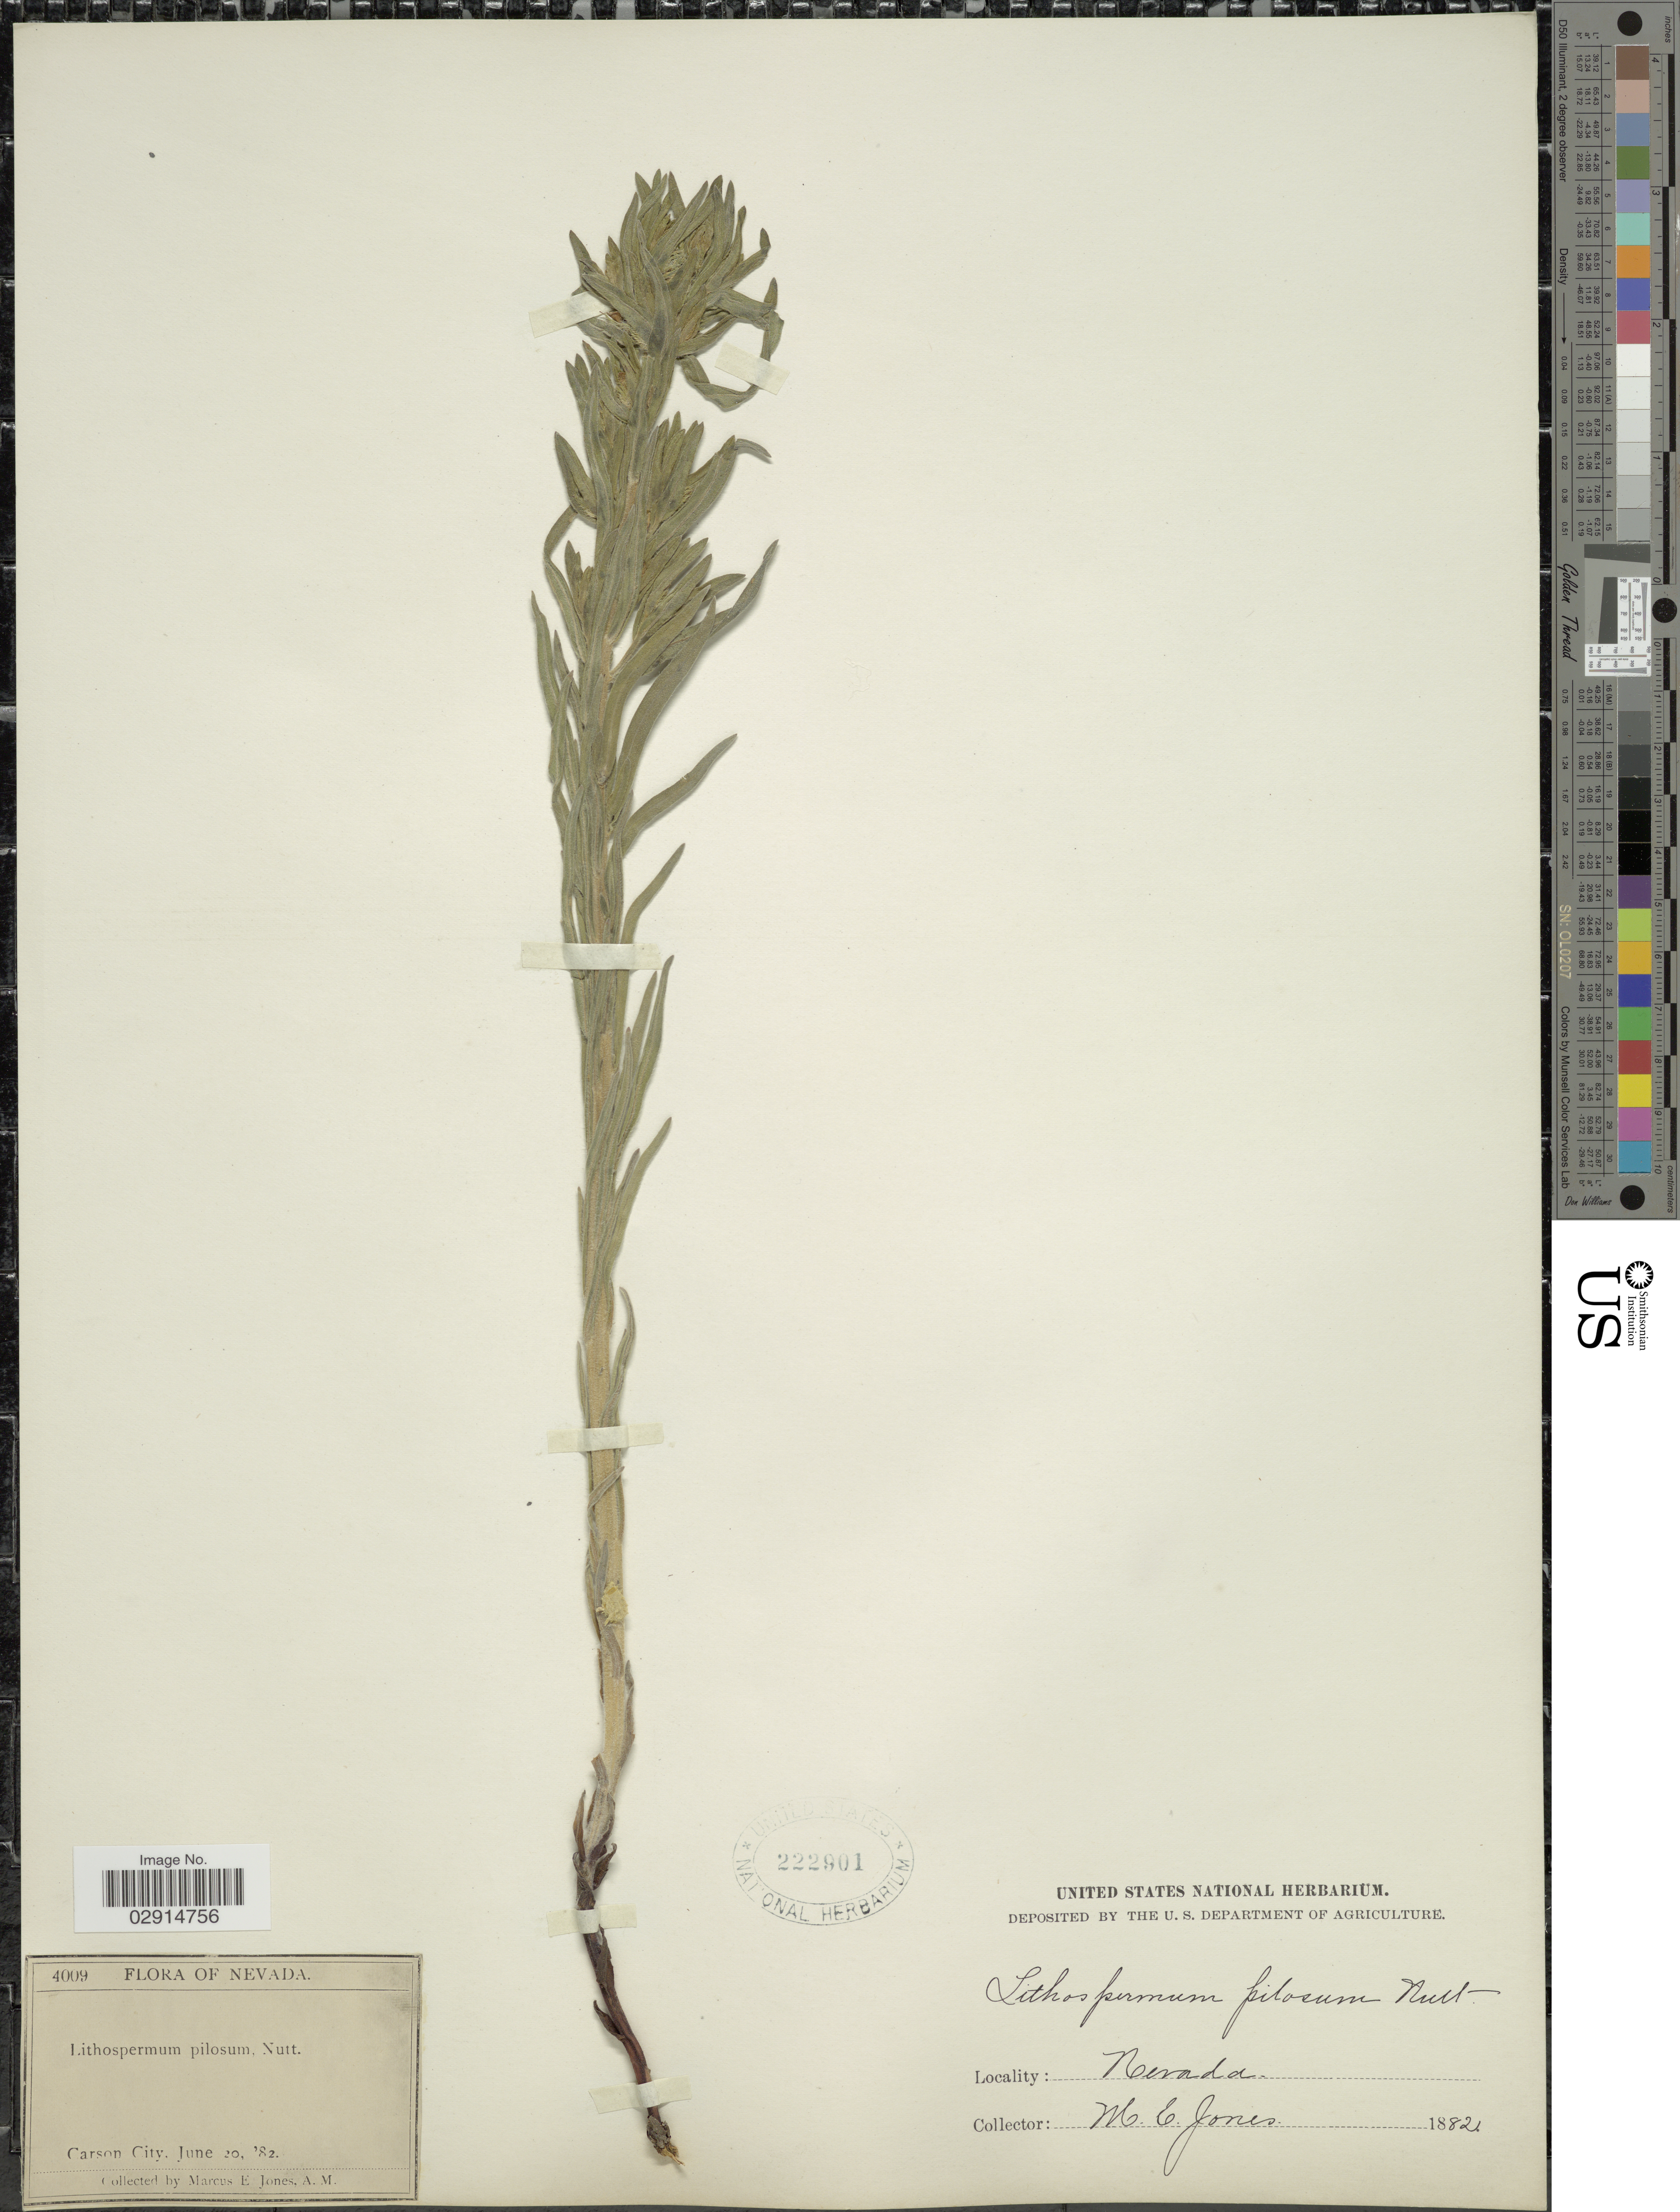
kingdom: Plantae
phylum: Tracheophyta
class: Magnoliopsida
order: Boraginales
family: Boraginaceae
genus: Lithospermum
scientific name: Lithospermum ruderale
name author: Douglas ex Lehm.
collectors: M. E. Jones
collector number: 4009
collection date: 1882-06-20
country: United States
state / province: Nevada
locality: Carson City.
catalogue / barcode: US 222901